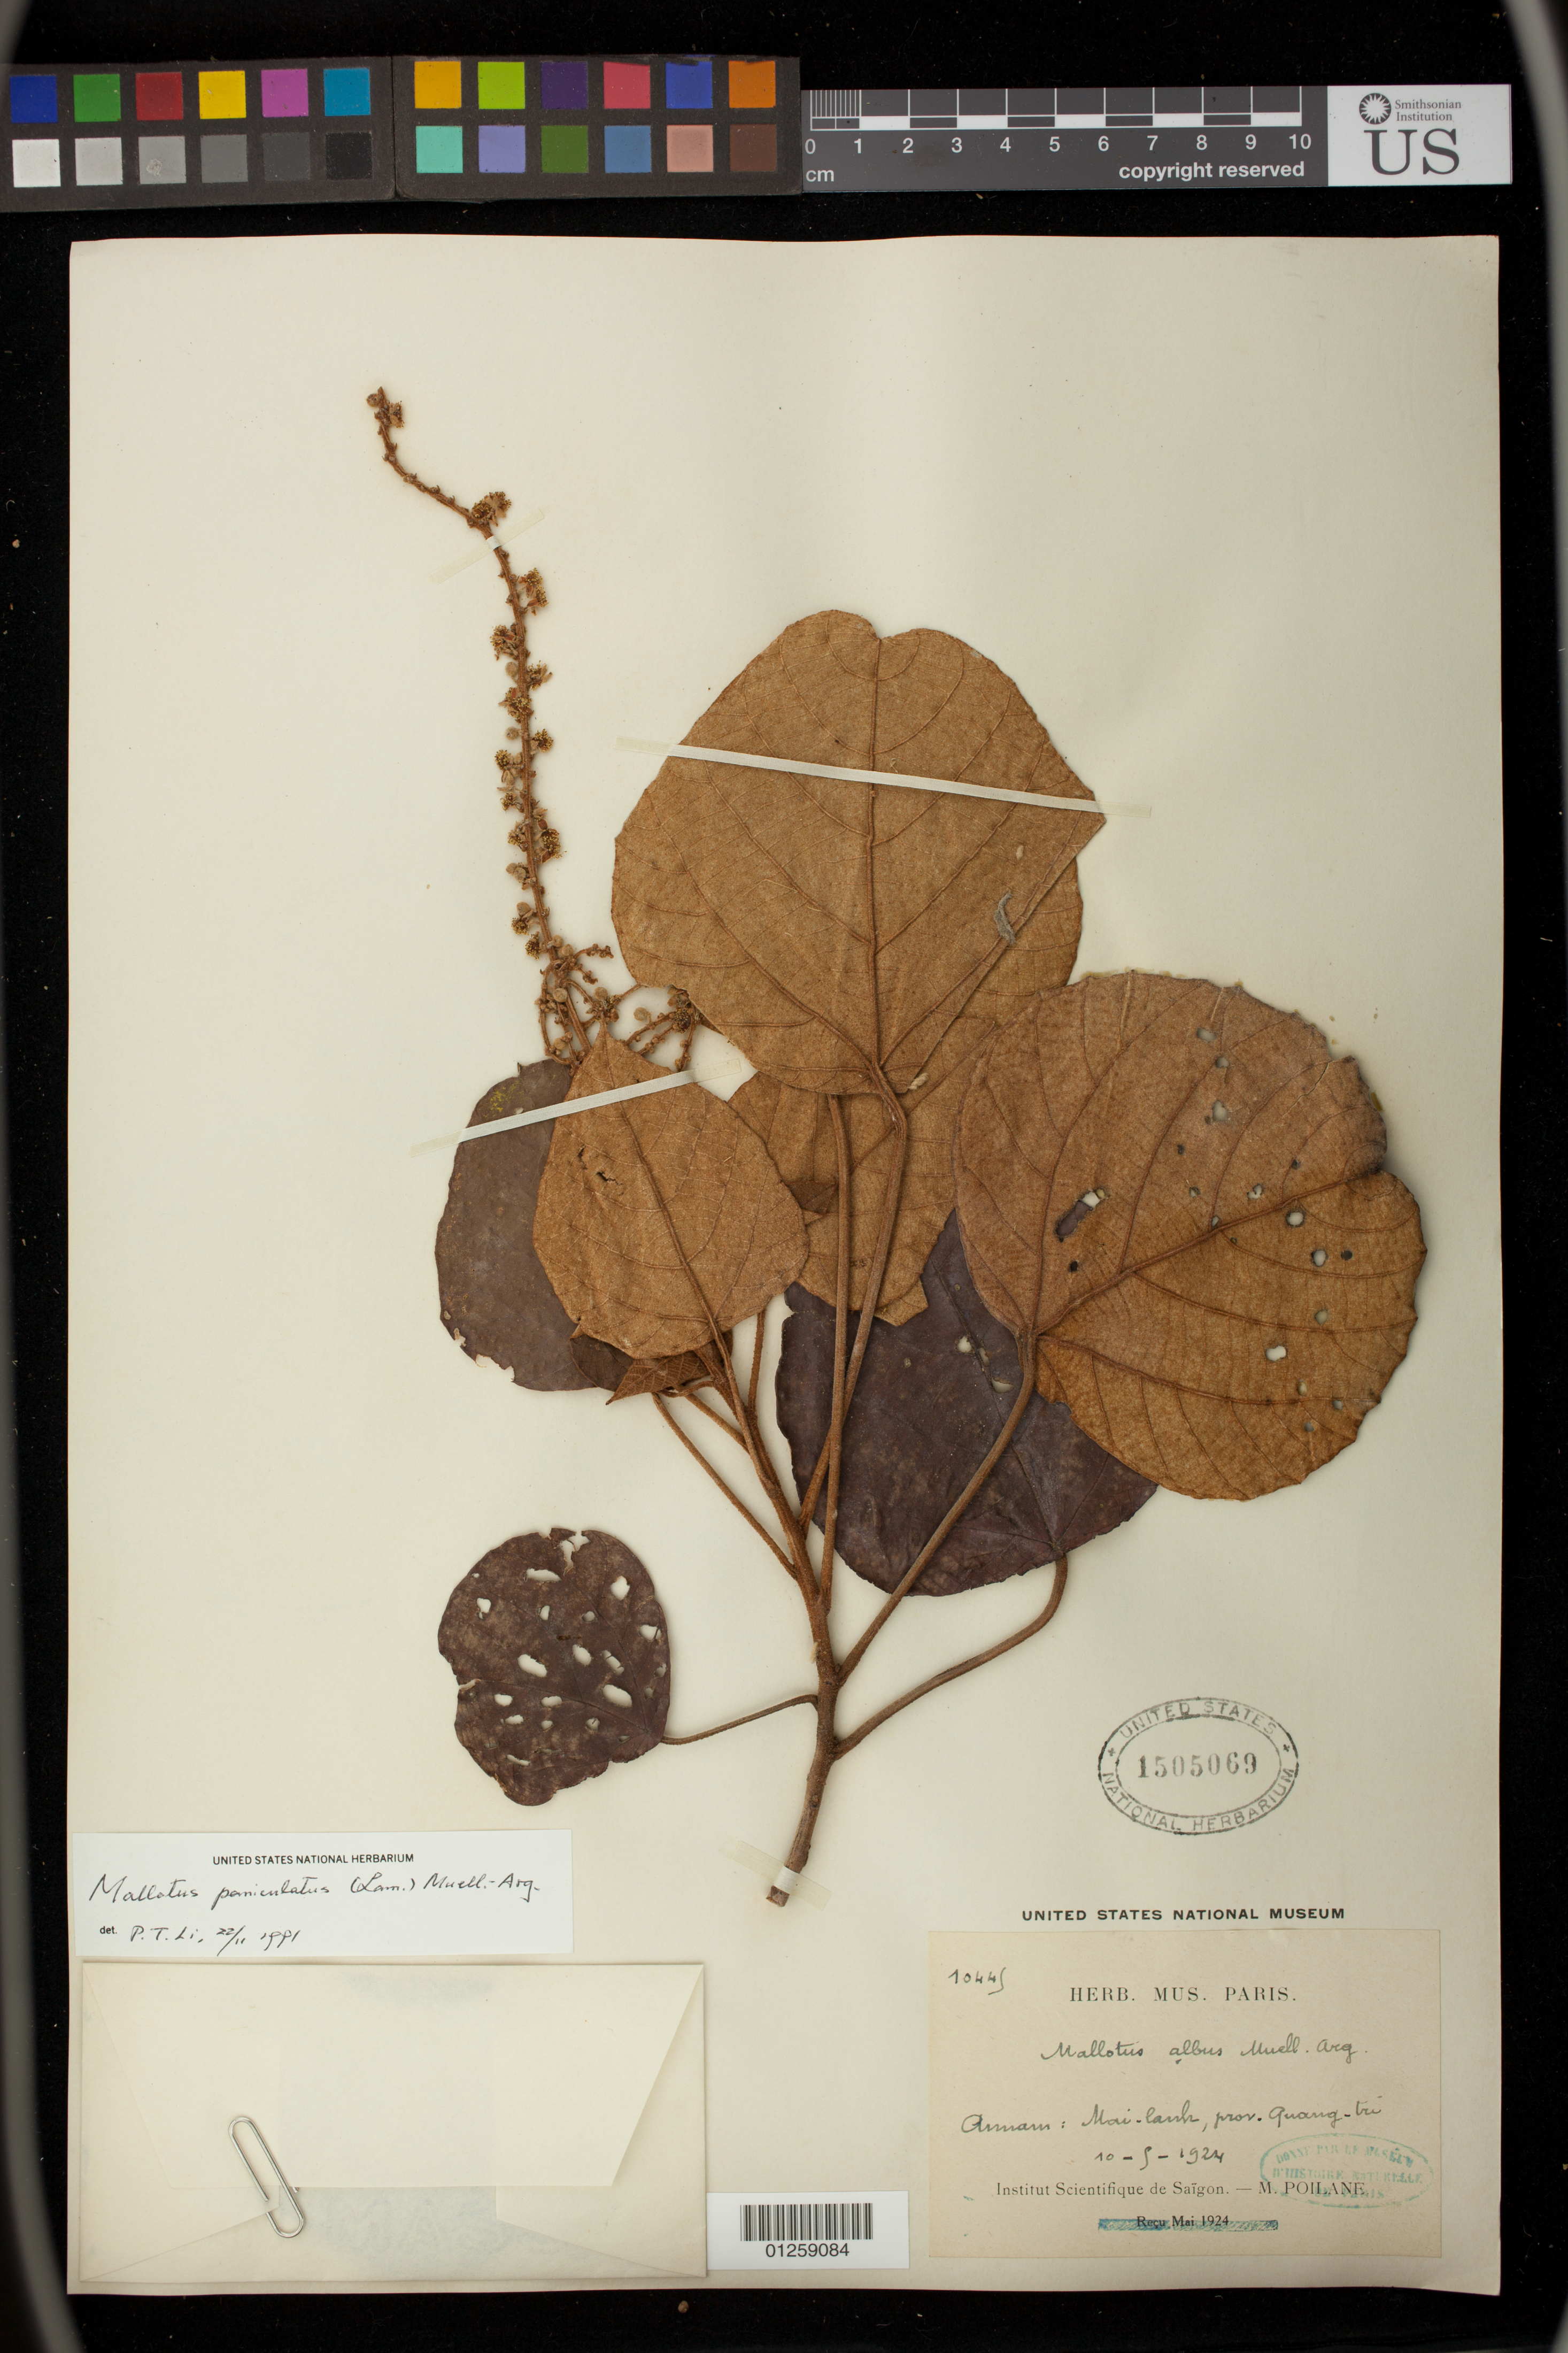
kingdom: Plantae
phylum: Tracheophyta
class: Magnoliopsida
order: Malpighiales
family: Euphorbiaceae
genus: Mallotus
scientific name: Mallotus paniculatus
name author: (Lam.) Müll. Arg.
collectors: M. Poilane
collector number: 10445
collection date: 1924-05-10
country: Vietnam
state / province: Quang Tri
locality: Mai-Canh, prov. Quang-tri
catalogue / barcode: US 1505069